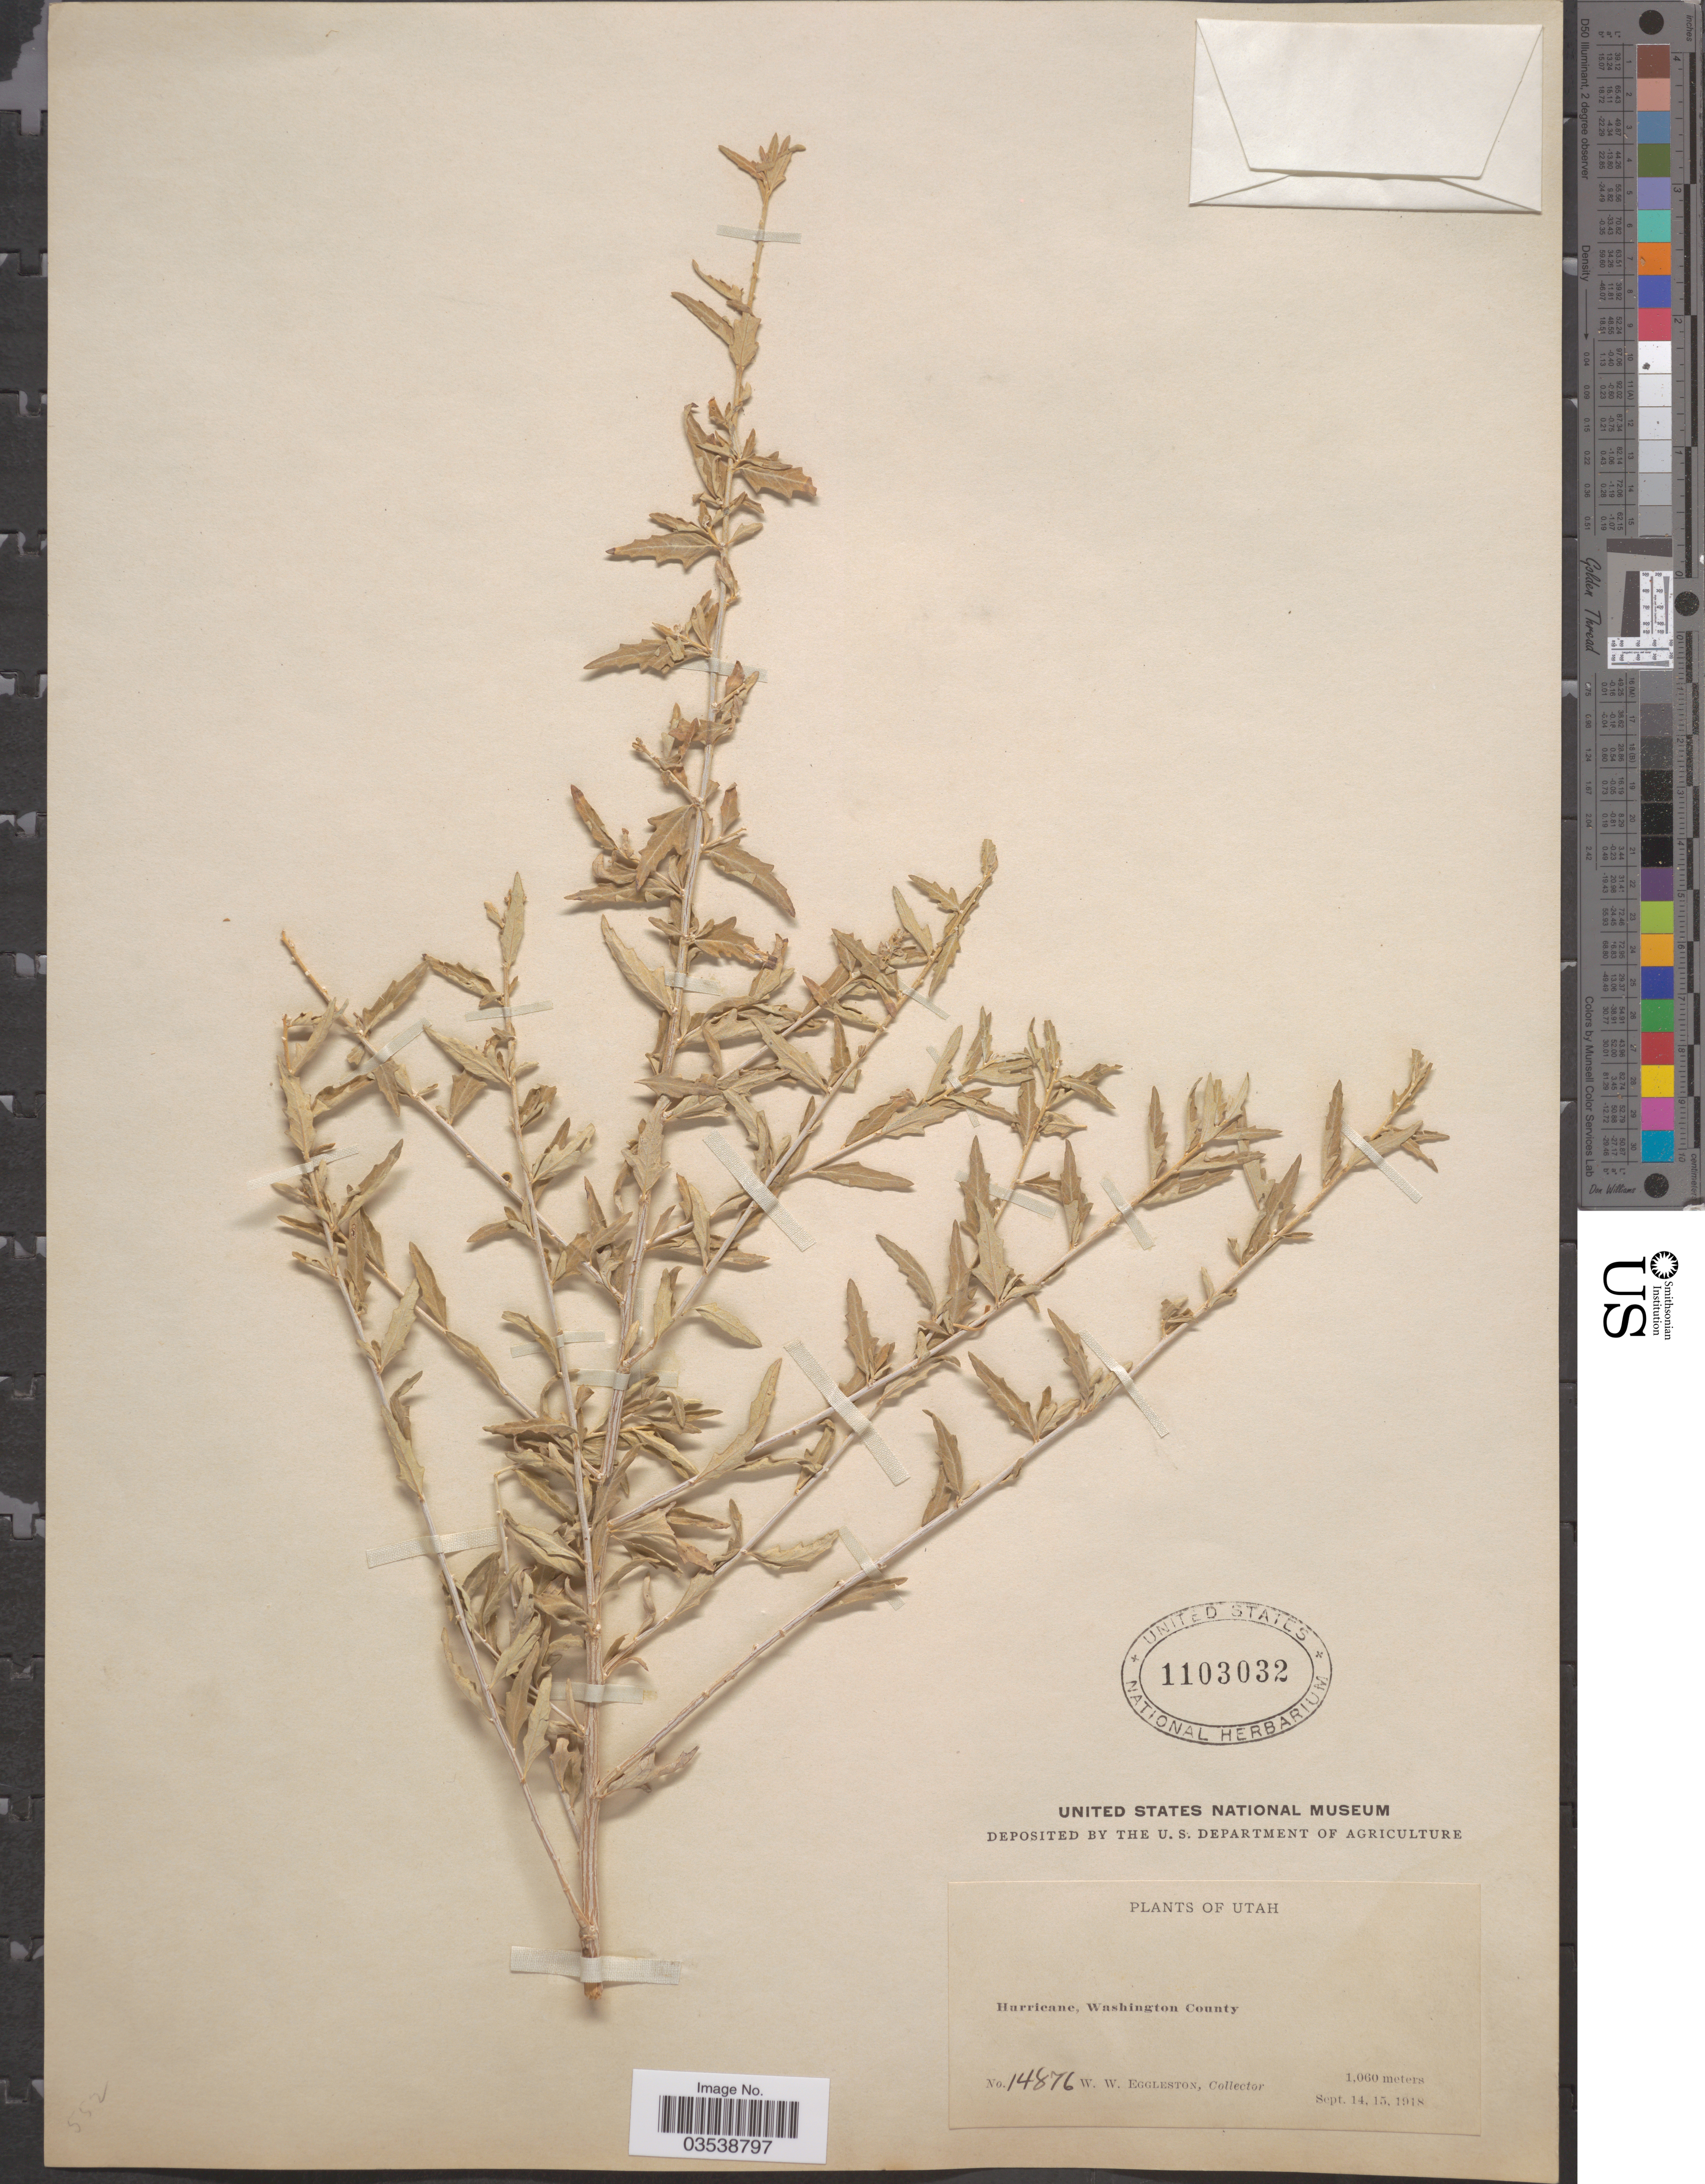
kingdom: Plantae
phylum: Tracheophyta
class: Magnoliopsida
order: Caryophyllales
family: Amaranthaceae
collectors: W. W. Eggleston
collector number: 14876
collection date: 1918-09-14/1918-09-15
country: United States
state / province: Utah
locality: Hurricane, Washington County.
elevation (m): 1060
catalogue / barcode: US 1103032